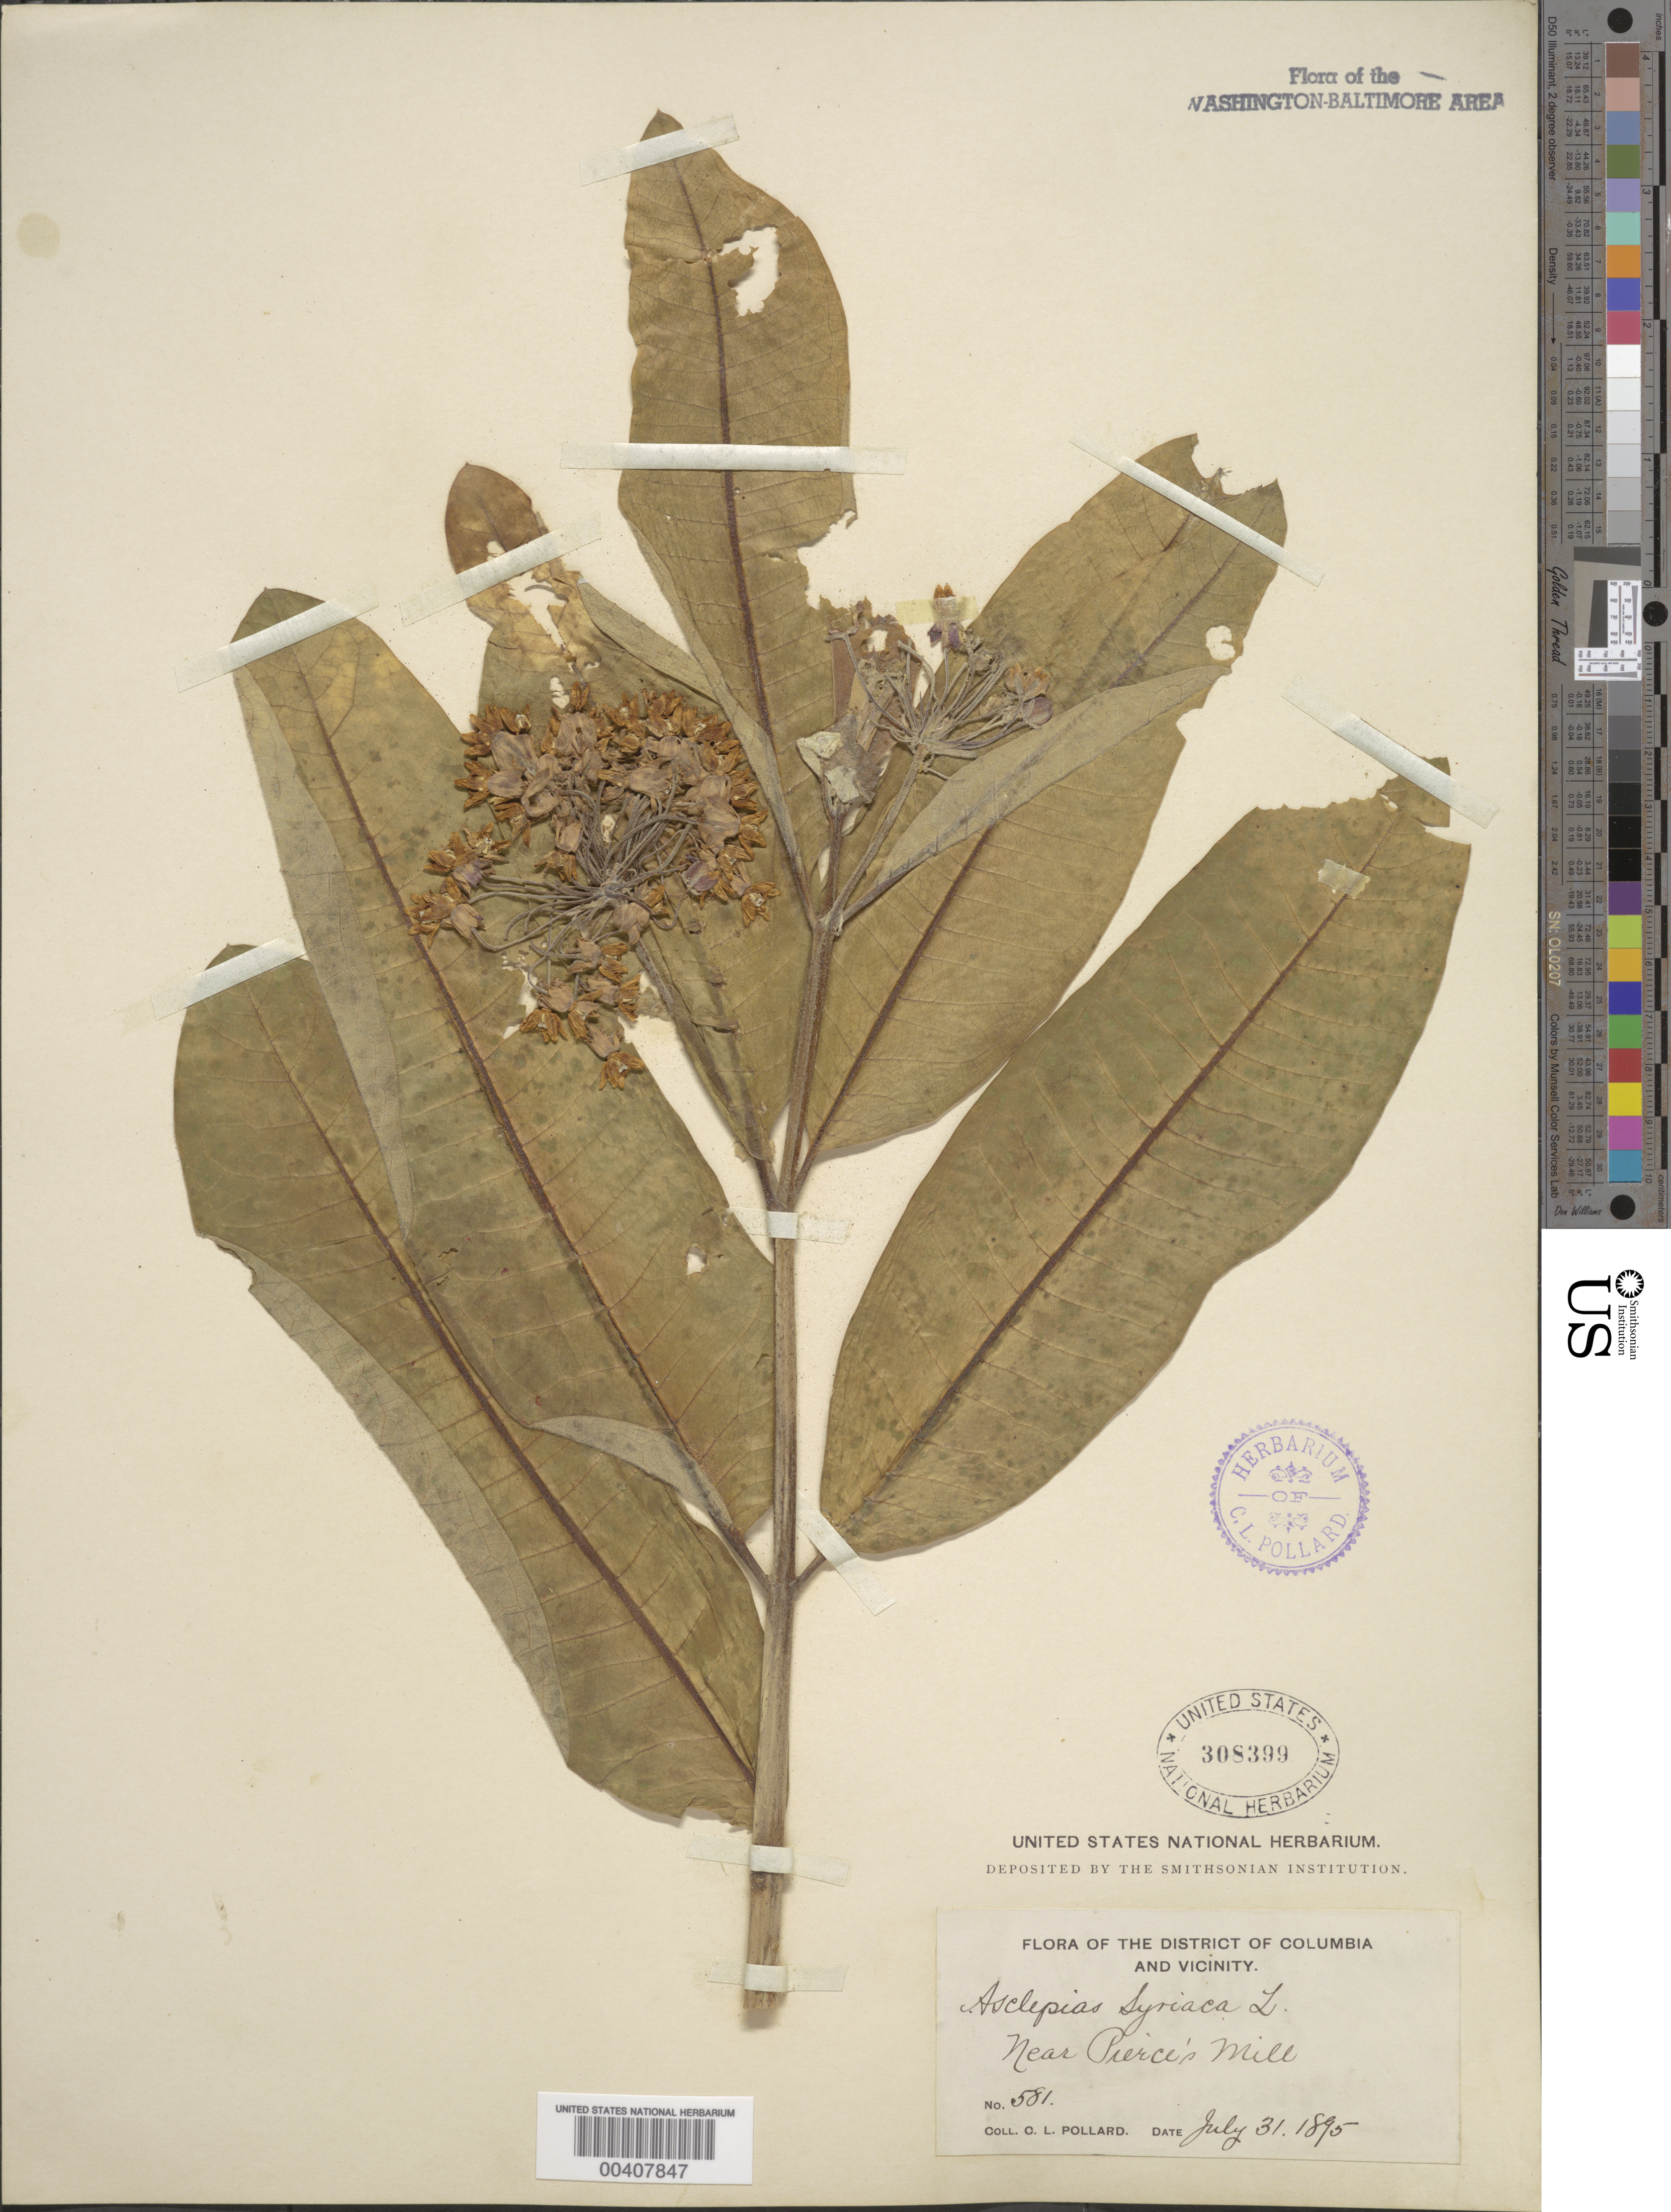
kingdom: Plantae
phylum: Tracheophyta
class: Magnoliopsida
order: Gentianales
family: Apocynaceae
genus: Asclepias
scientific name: Asclepias syriaca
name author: L.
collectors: C. L. Pollard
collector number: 581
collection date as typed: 31 Jul 1895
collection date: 1895-07-31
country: United States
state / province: District of Columbia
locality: Pierce's Mill vicinity Rock Creek Park & vicinity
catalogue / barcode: US 308399